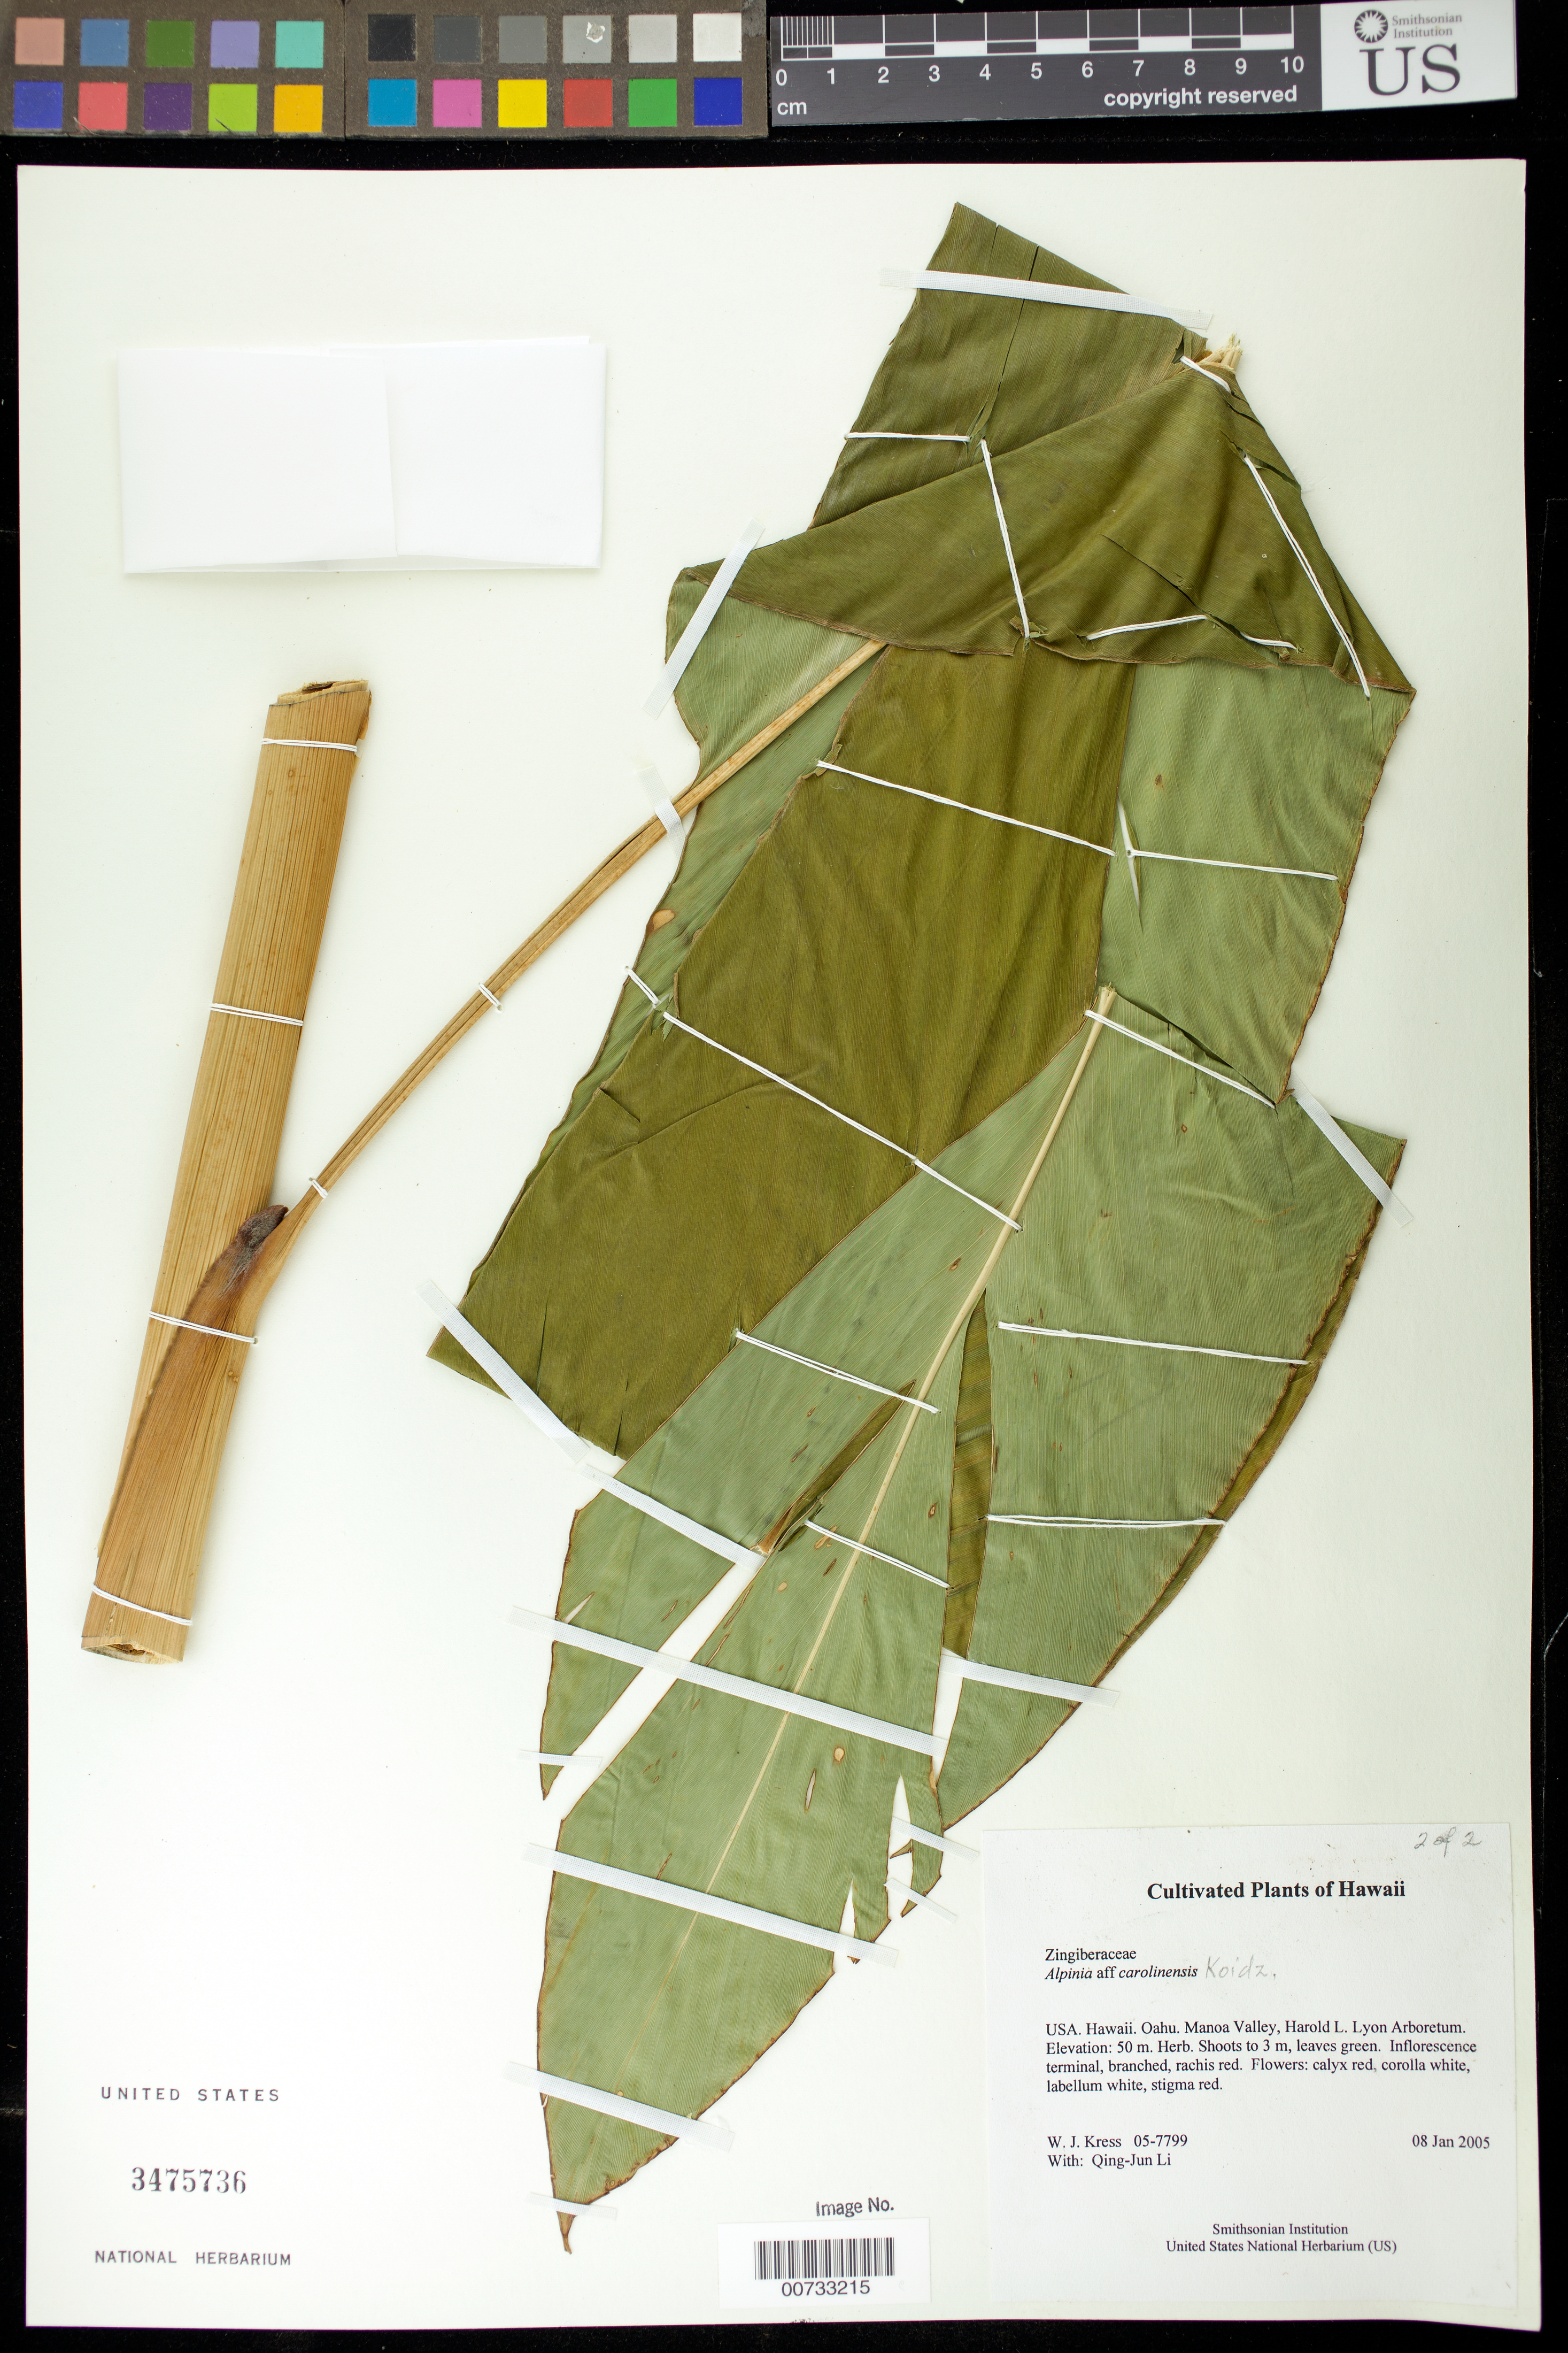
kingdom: Plantae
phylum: Tracheophyta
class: Liliopsida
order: Zingiberales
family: Zingiberaceae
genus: Alpinia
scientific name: Alpinia carolinensis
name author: Koidz.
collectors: W. J. Kress & Q. J. Li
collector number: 05-7799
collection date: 2005-01-08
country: United States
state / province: Hawaii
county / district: Honolulu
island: Oahu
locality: Harold L. Lyon Arboretum of the University of Hawaii; Manoa Road, Honolulu.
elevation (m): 50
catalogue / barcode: US 3475736